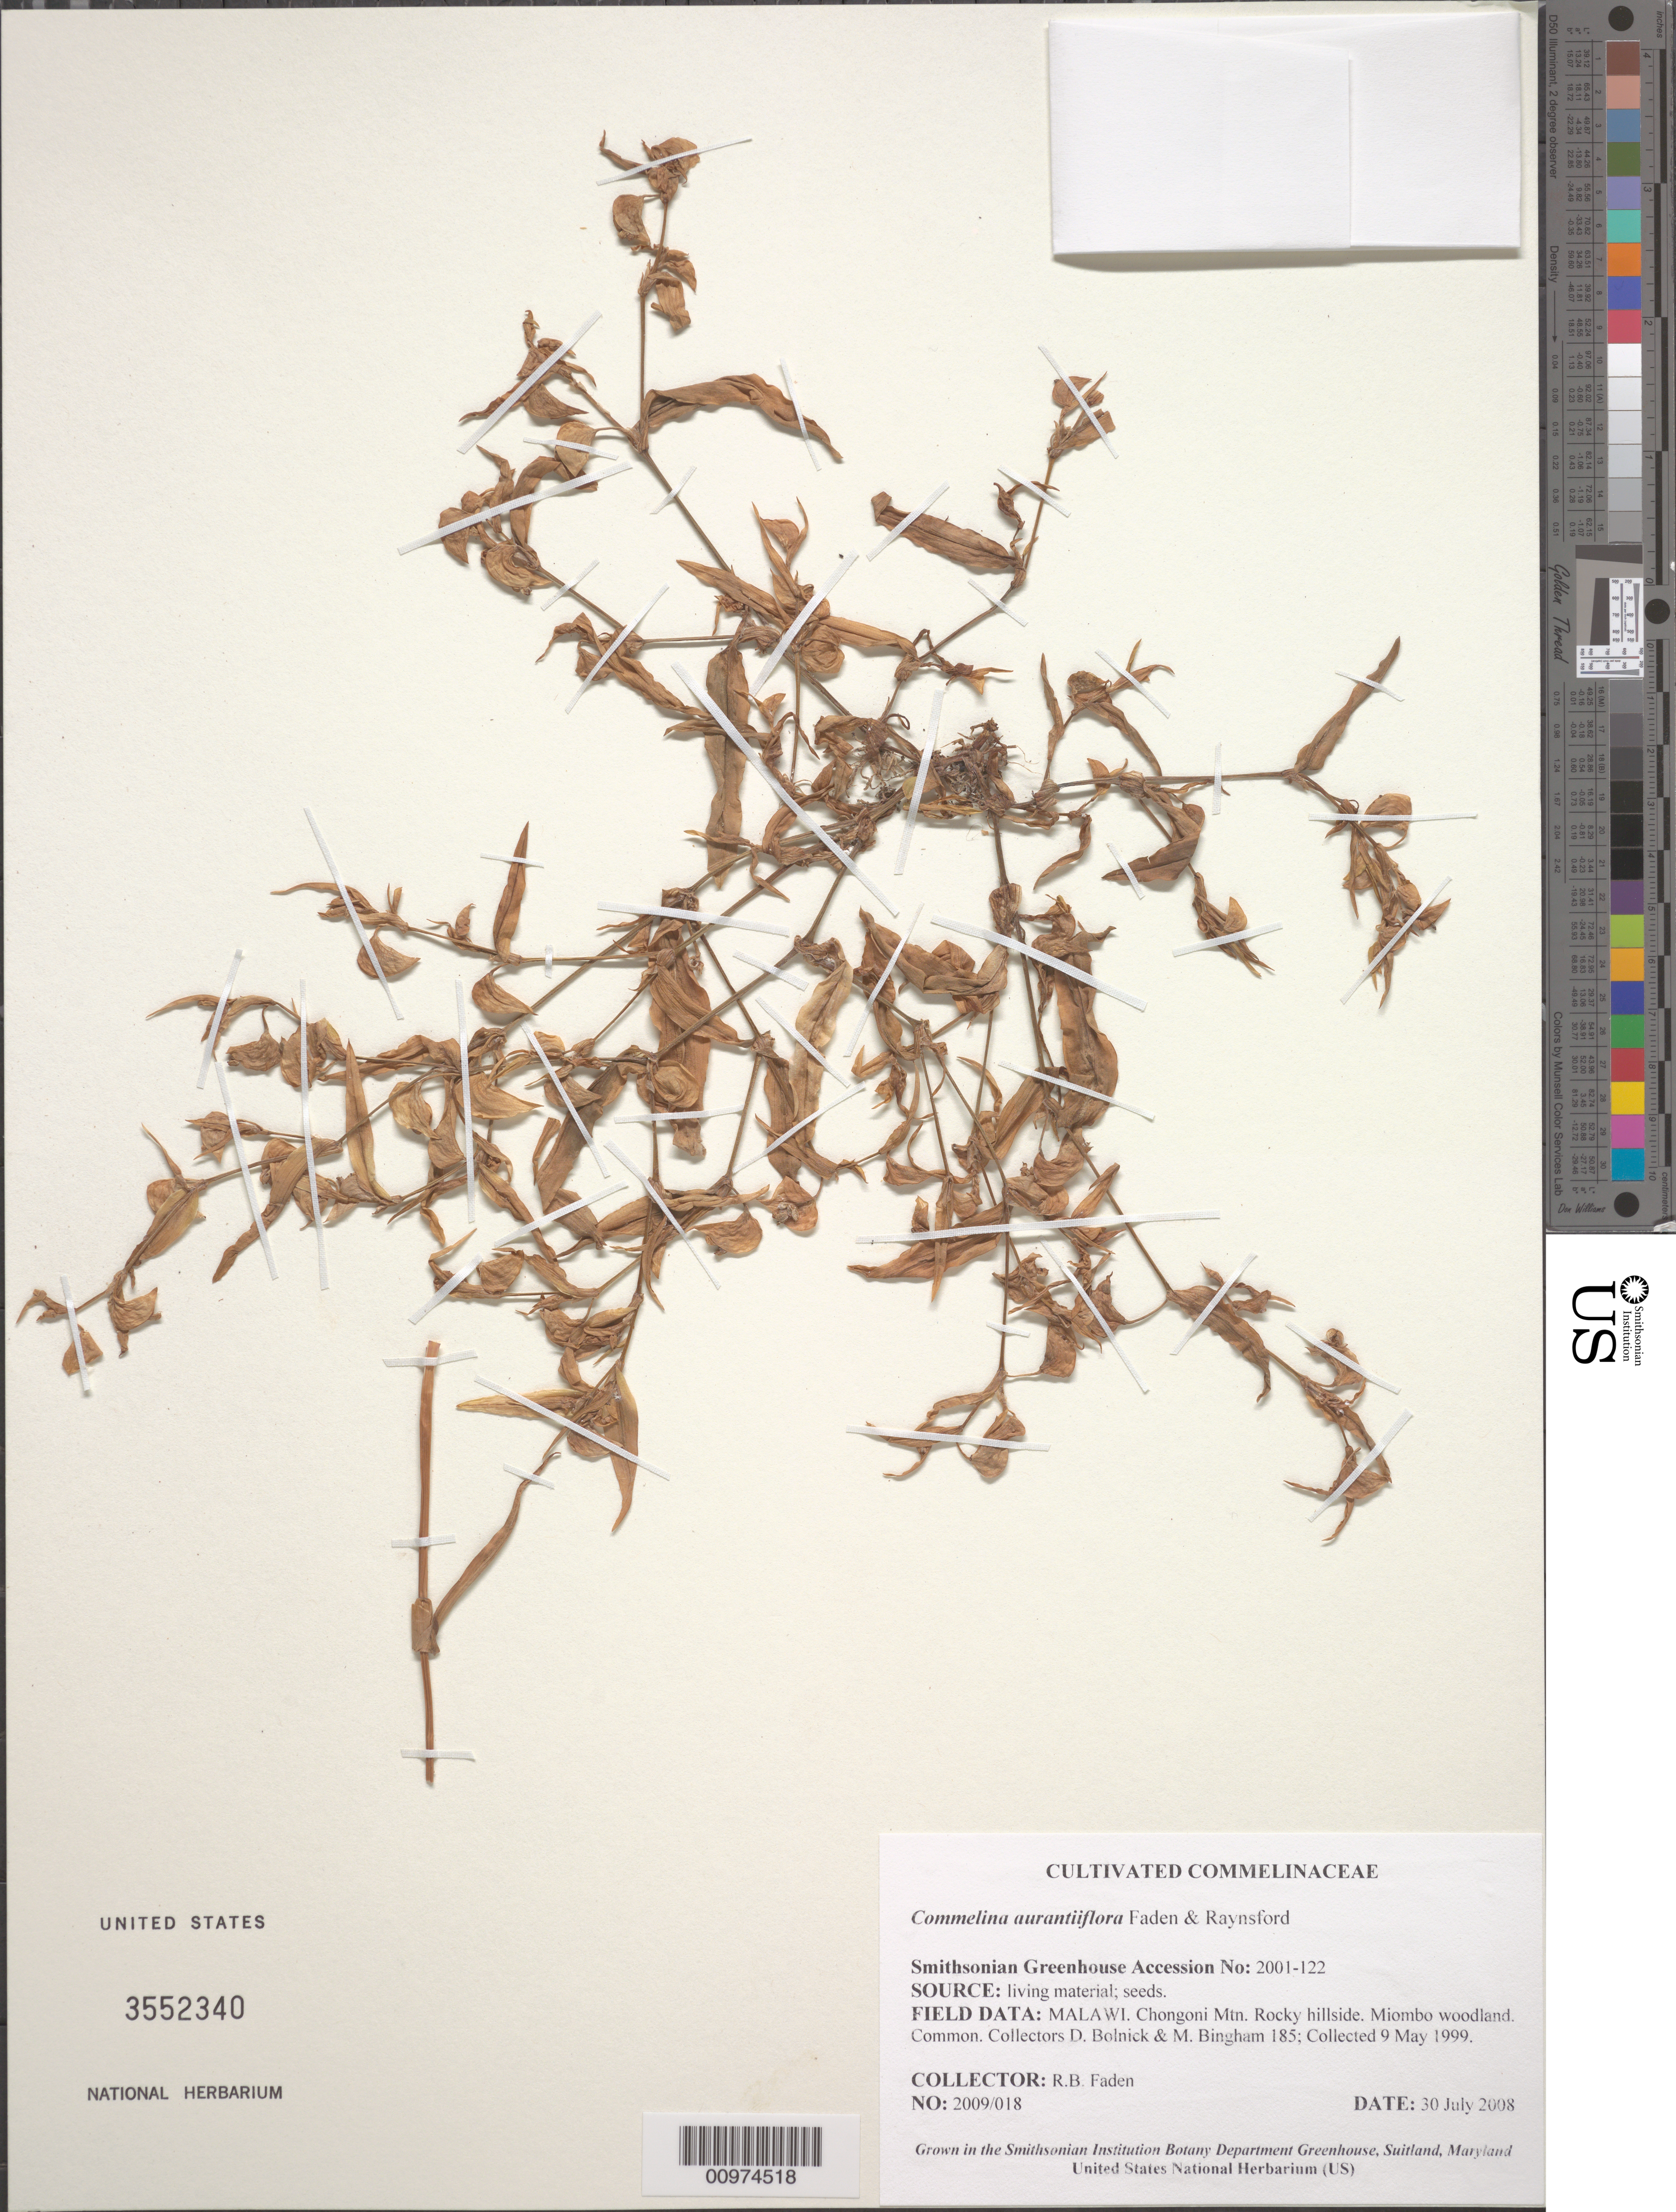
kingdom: Plantae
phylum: Tracheophyta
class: Liliopsida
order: Commelinales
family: Commelinaceae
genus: Commelina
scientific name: Commelina aurantiiflora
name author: Faden & Raynsf.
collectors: R. B. Faden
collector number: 2009/018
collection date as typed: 30 July 2008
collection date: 2008-07-30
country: Malawi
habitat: Rocky hillside. Miombo woodland. Common.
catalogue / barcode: US 3552340